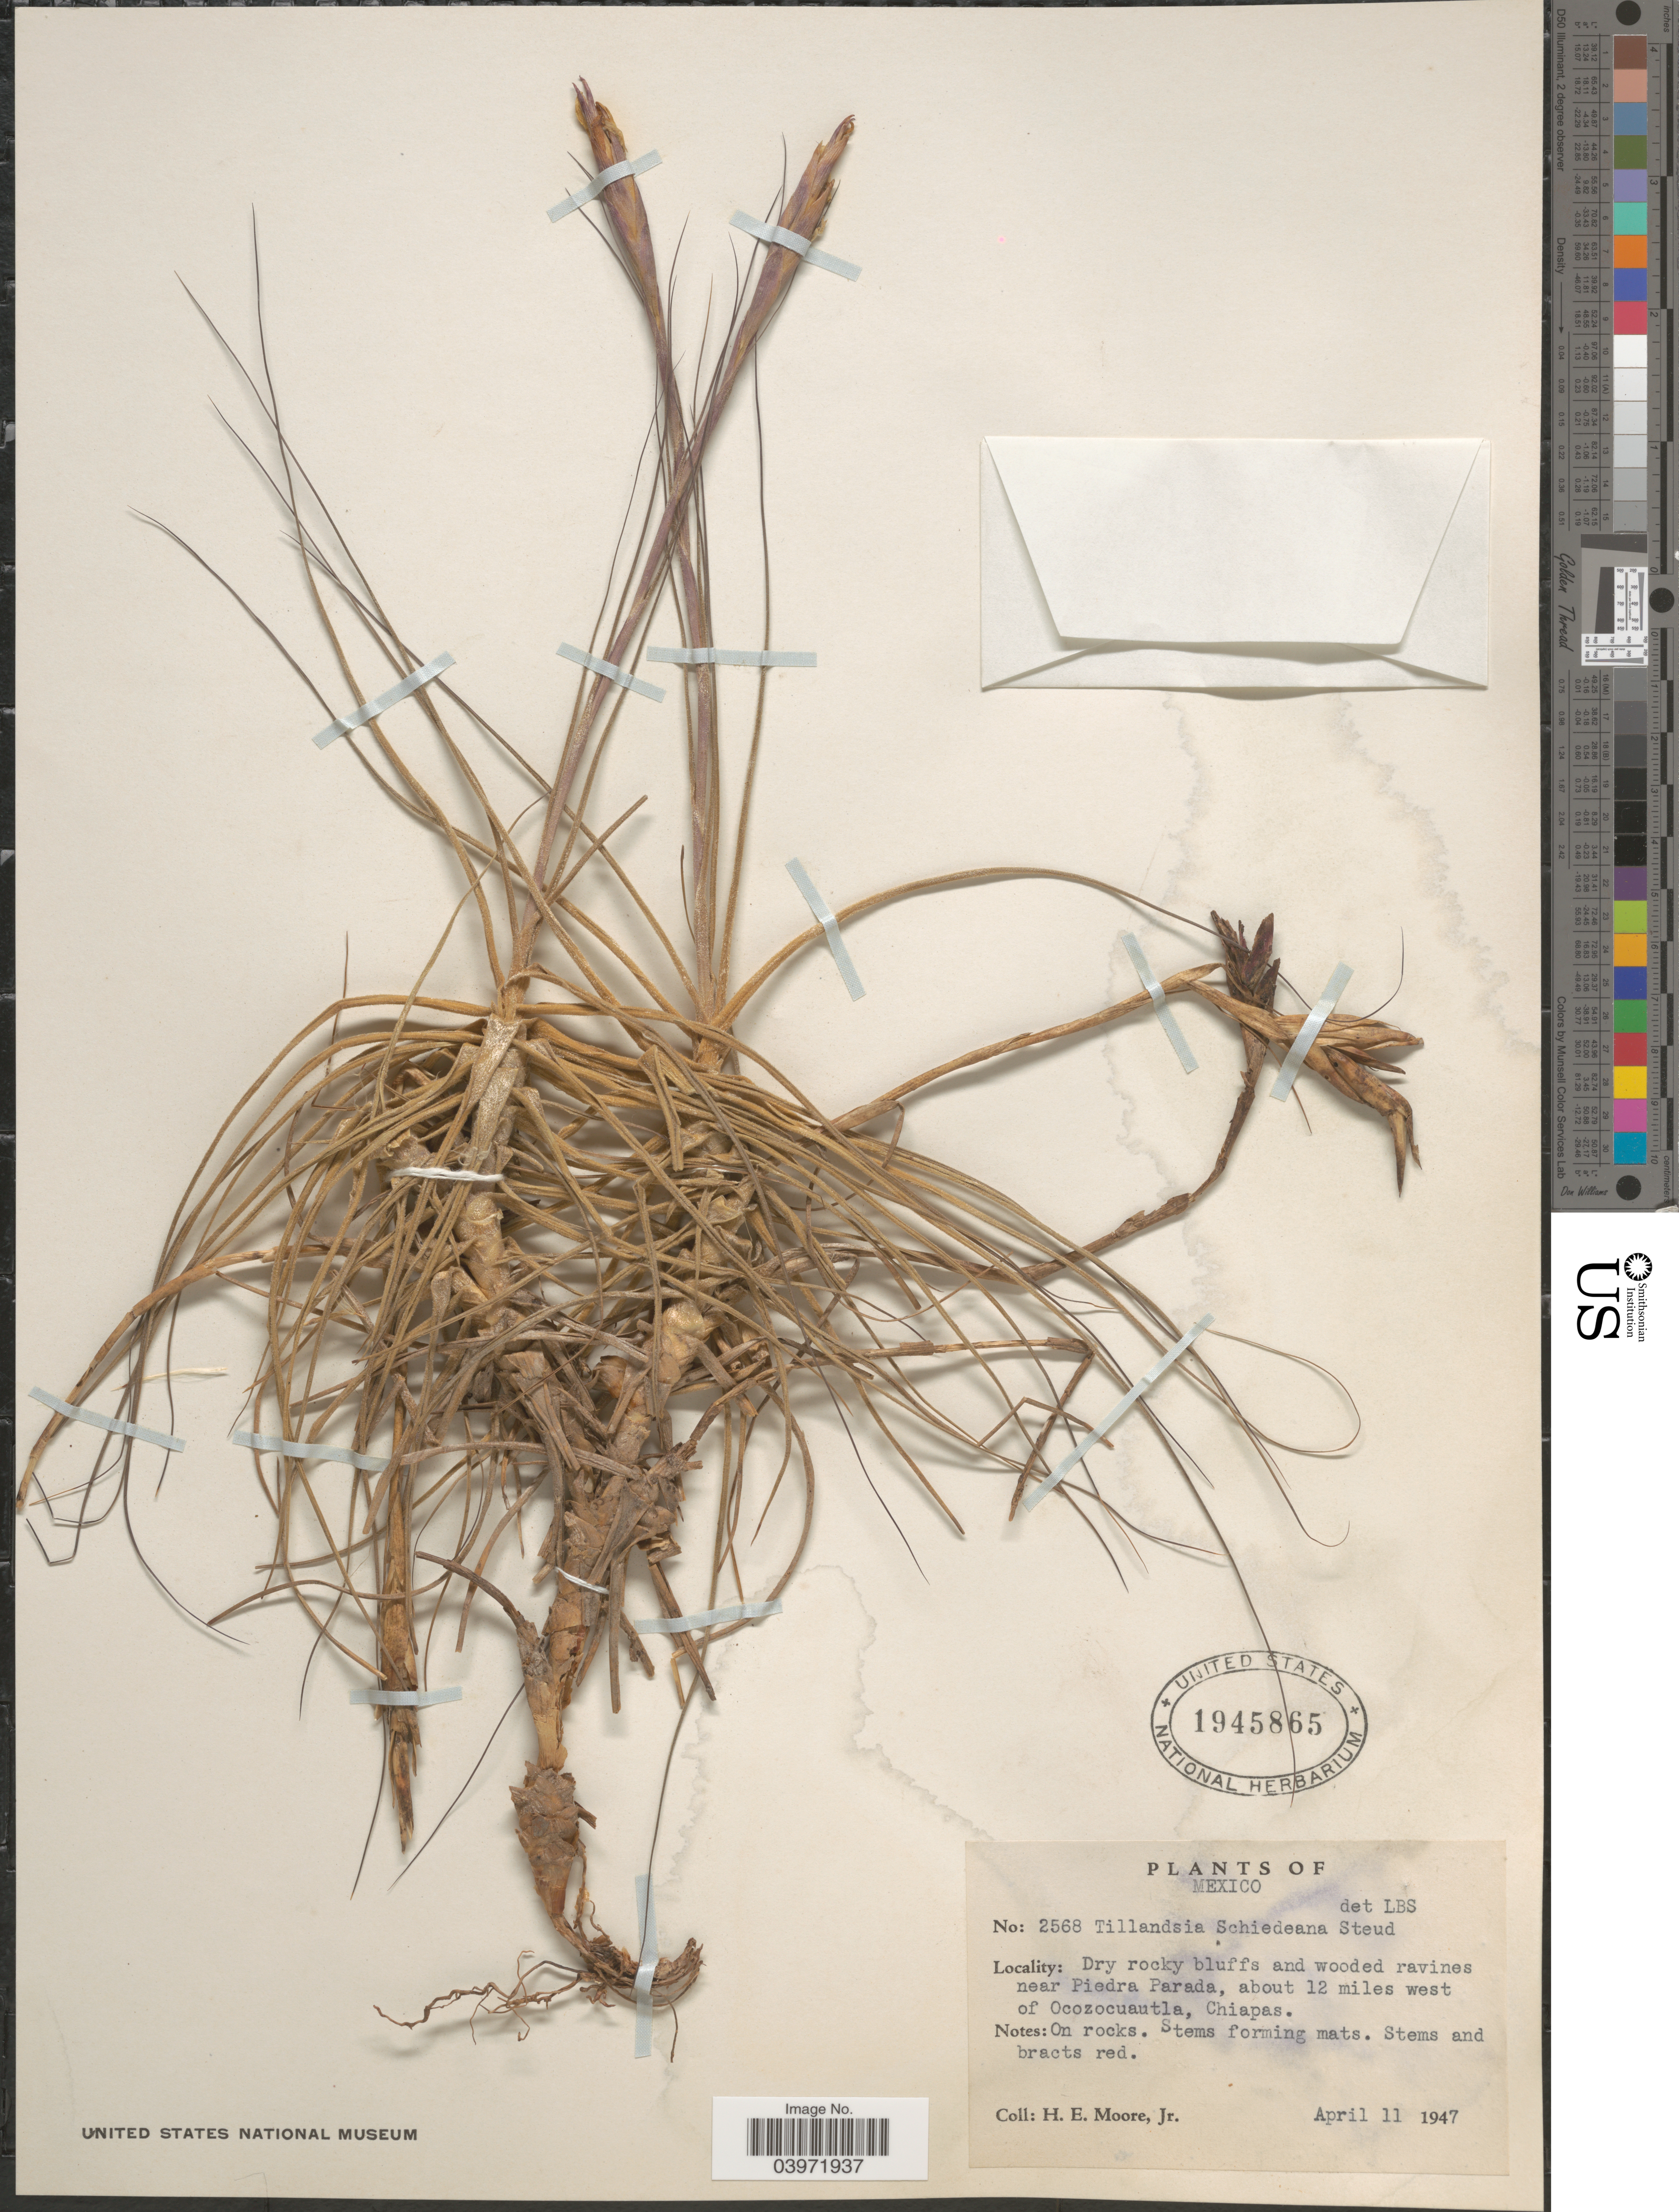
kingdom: Plantae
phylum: Tracheophyta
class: Liliopsida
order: Poales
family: Bromeliaceae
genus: Tillandsia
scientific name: Tillandsia schiedeana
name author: Steud.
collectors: H. Moore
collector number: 2568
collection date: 1947-04-11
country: Mexico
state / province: Chiapas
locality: Wooded ravines near Piedra Parada, about 12 miles west of Ocozocuautla.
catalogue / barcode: US 1945865